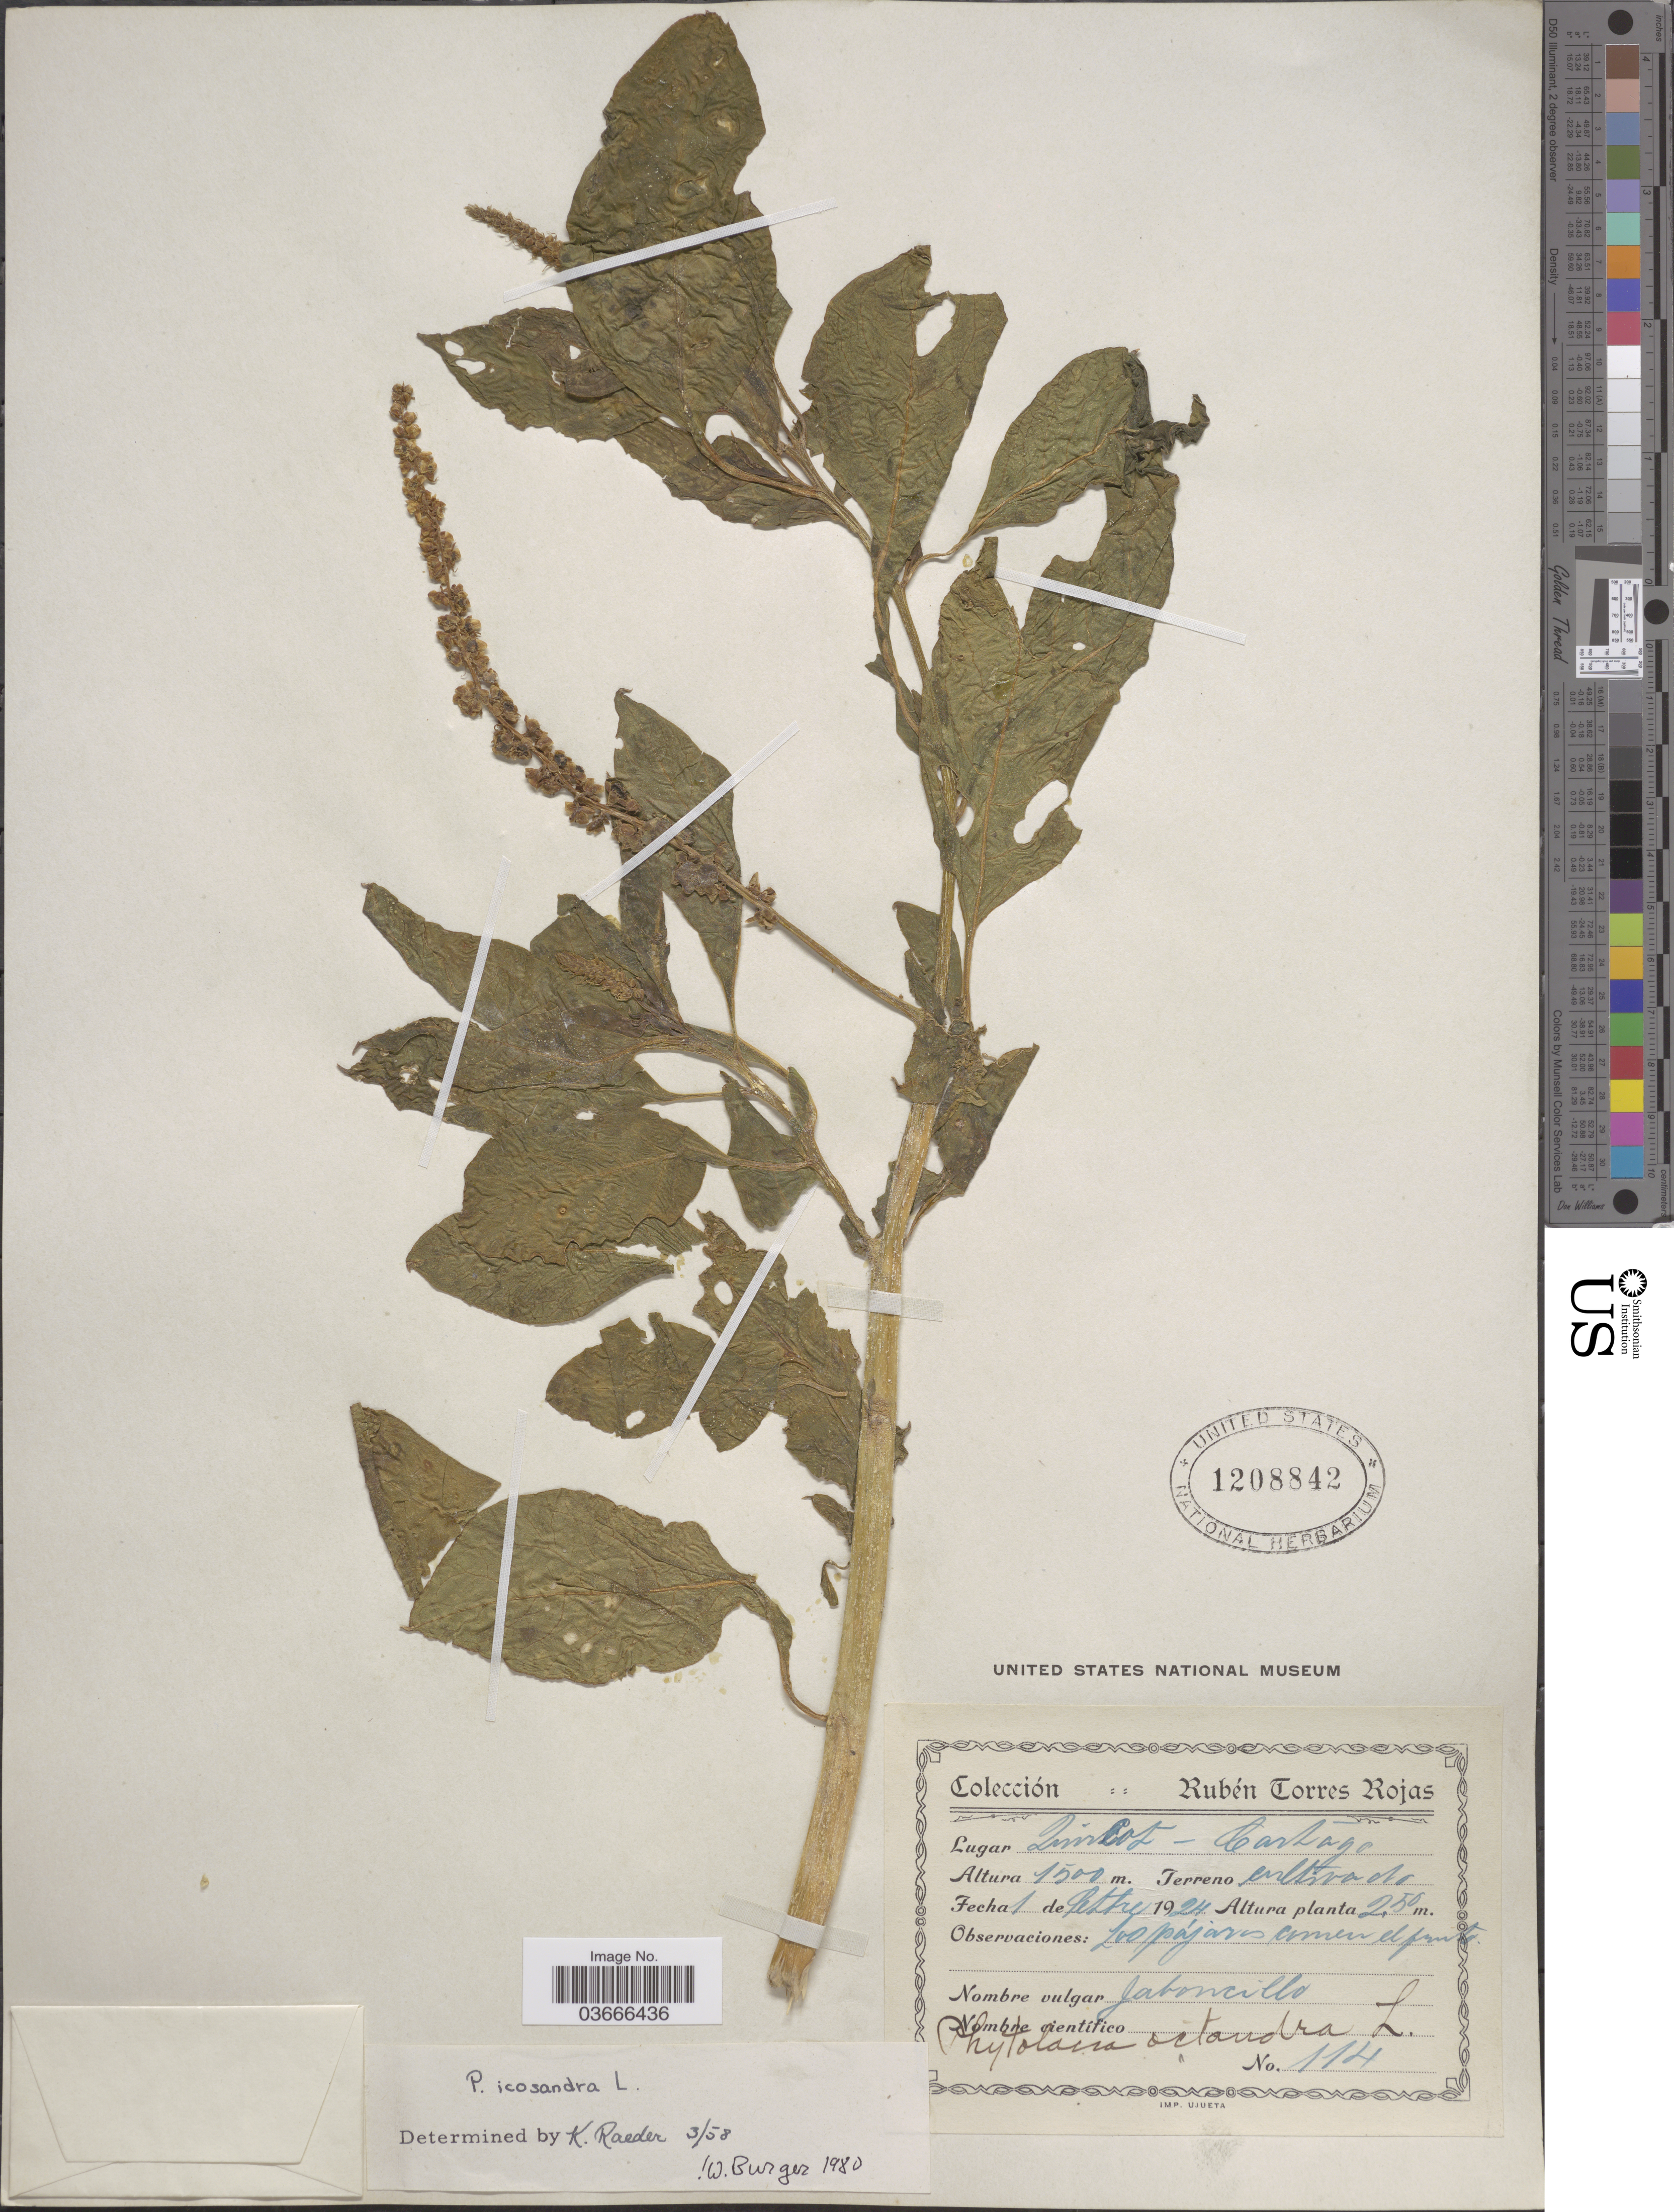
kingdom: Plantae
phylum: Tracheophyta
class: Magnoliopsida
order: Caryophyllales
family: Phytolaccaceae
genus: Phytolacca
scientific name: Phytolacca icosandra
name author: L.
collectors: R. Torres Rojas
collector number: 114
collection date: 1924-09-01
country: Costa Rica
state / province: Cartago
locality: Quircot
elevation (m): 1500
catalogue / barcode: US 1208842